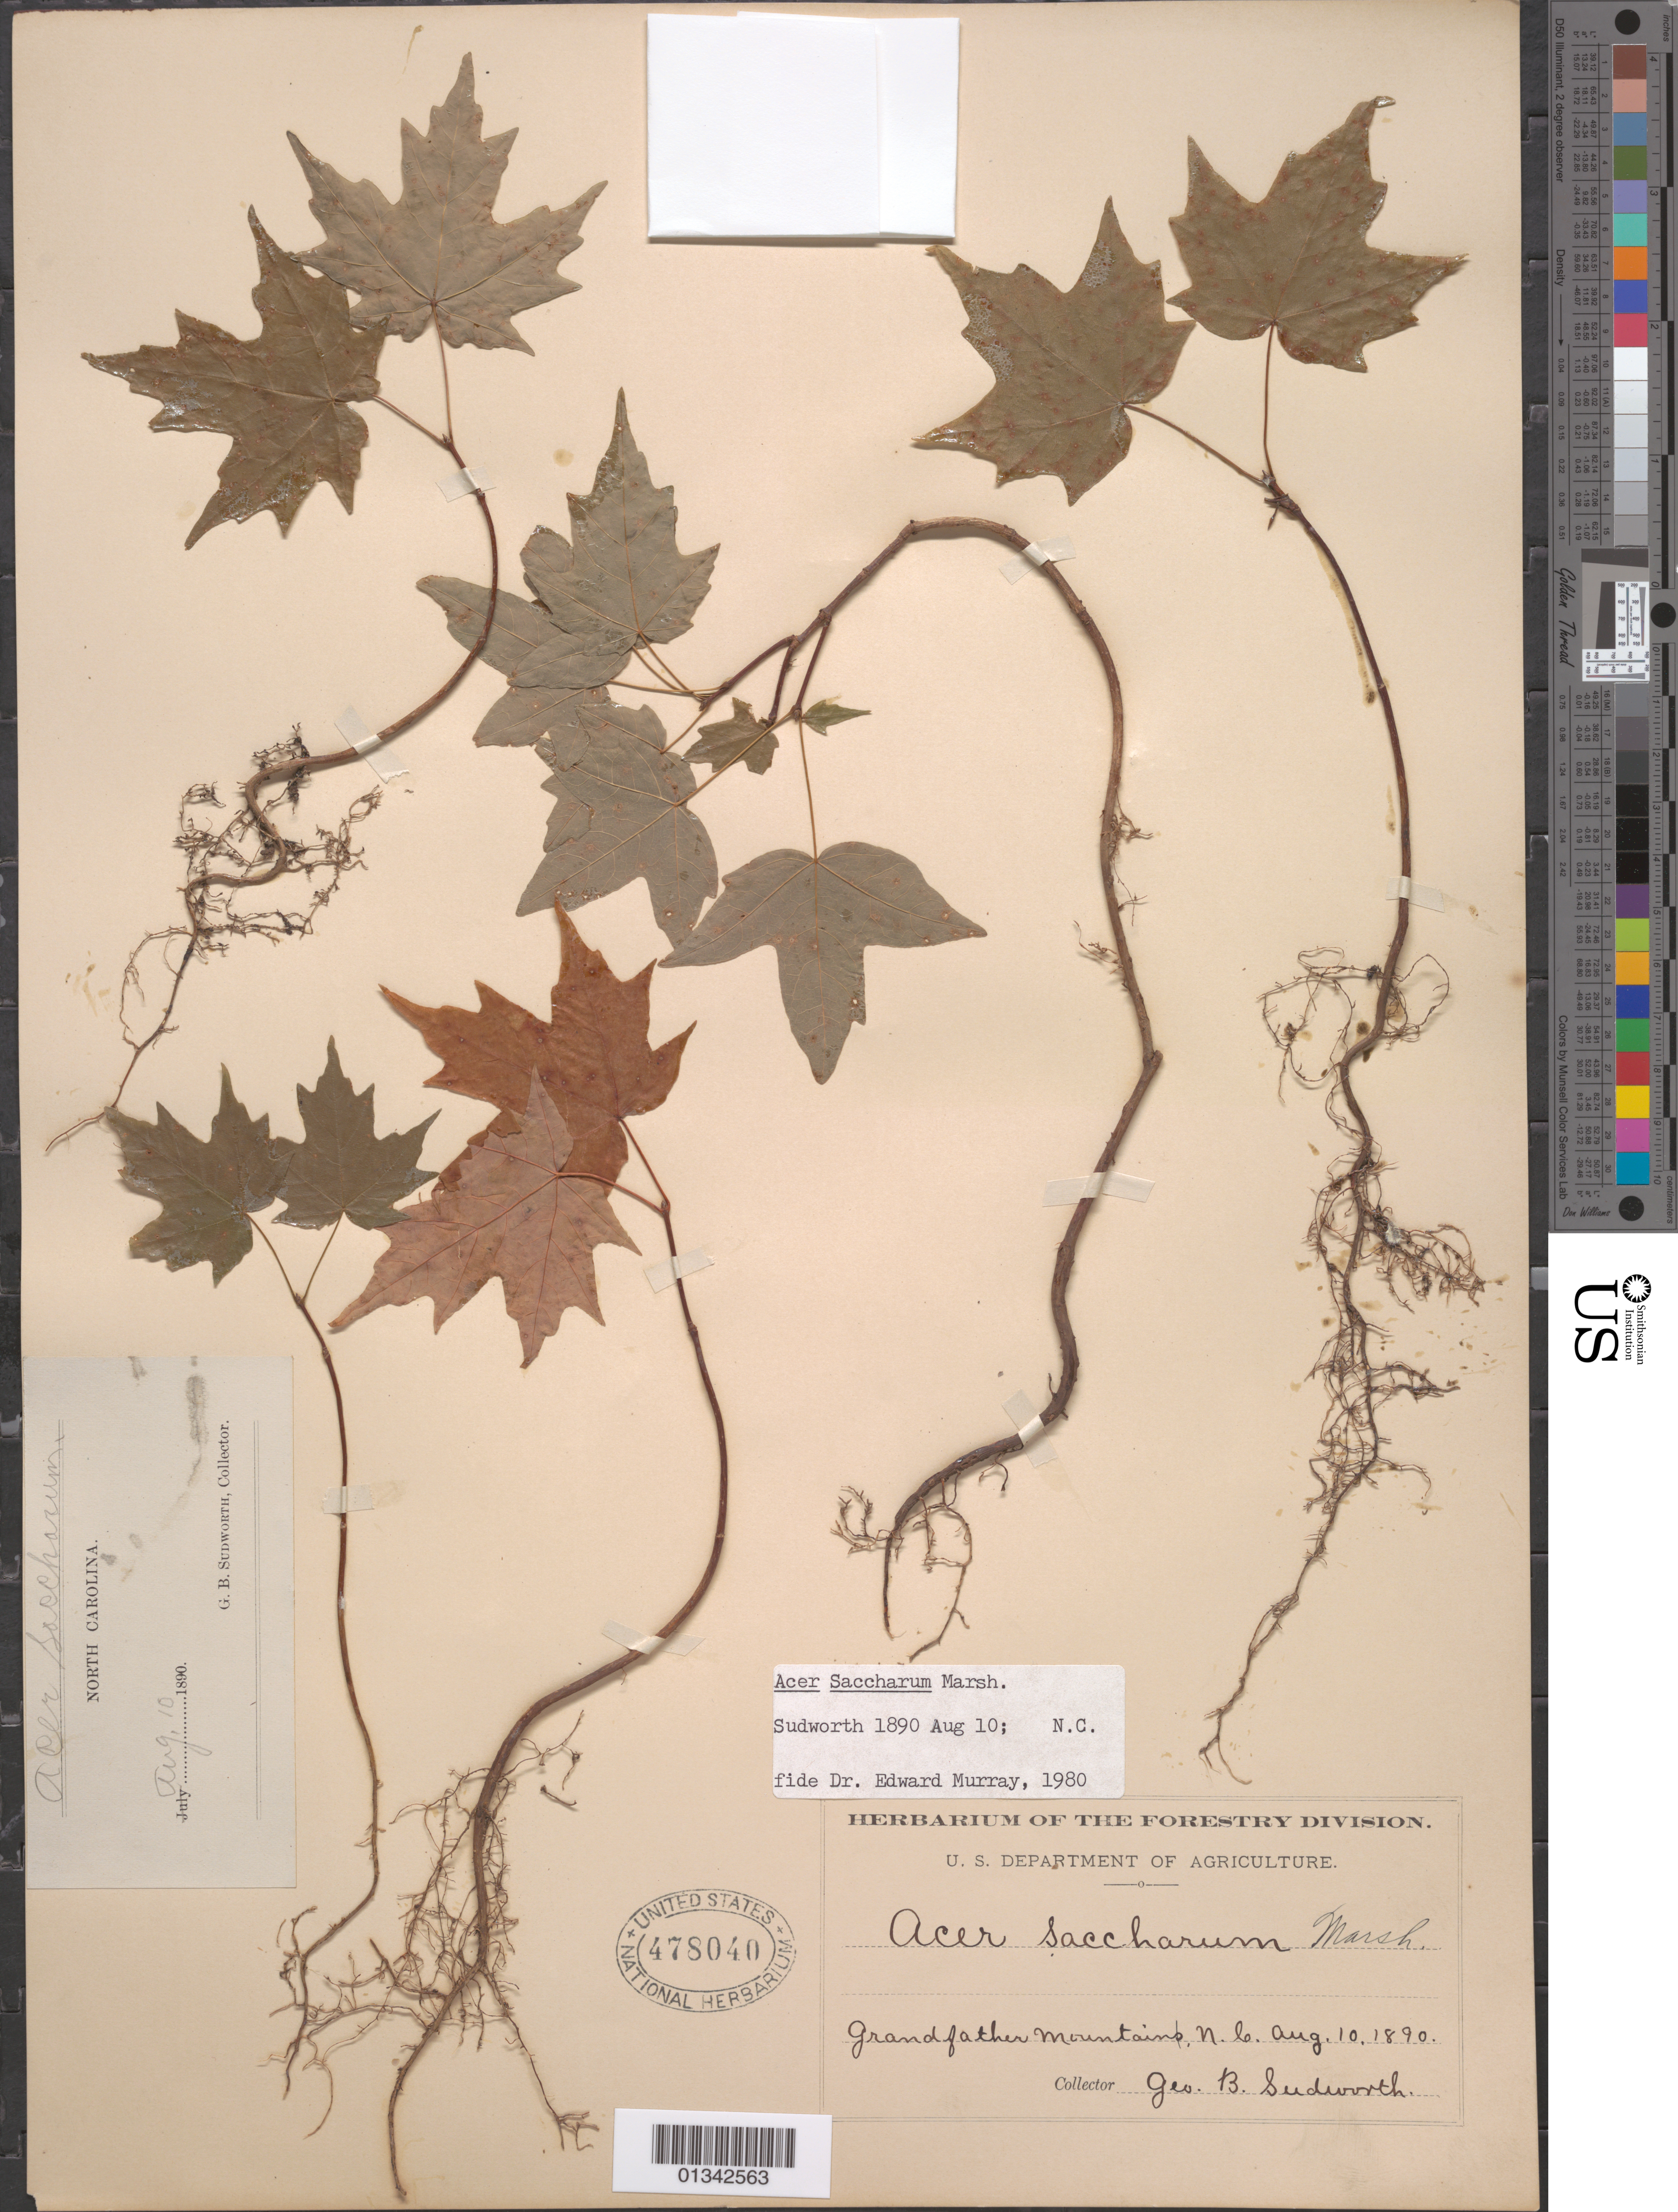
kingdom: Plantae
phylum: Tracheophyta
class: Magnoliopsida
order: Sapindales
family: Sapindaceae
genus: Acer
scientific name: Acer saccharum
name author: Marshall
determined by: Murray, Edward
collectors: G. B. Sudworth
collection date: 1890-08-10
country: United States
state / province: North Carolina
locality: Grandfather Mountain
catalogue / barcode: US 478040